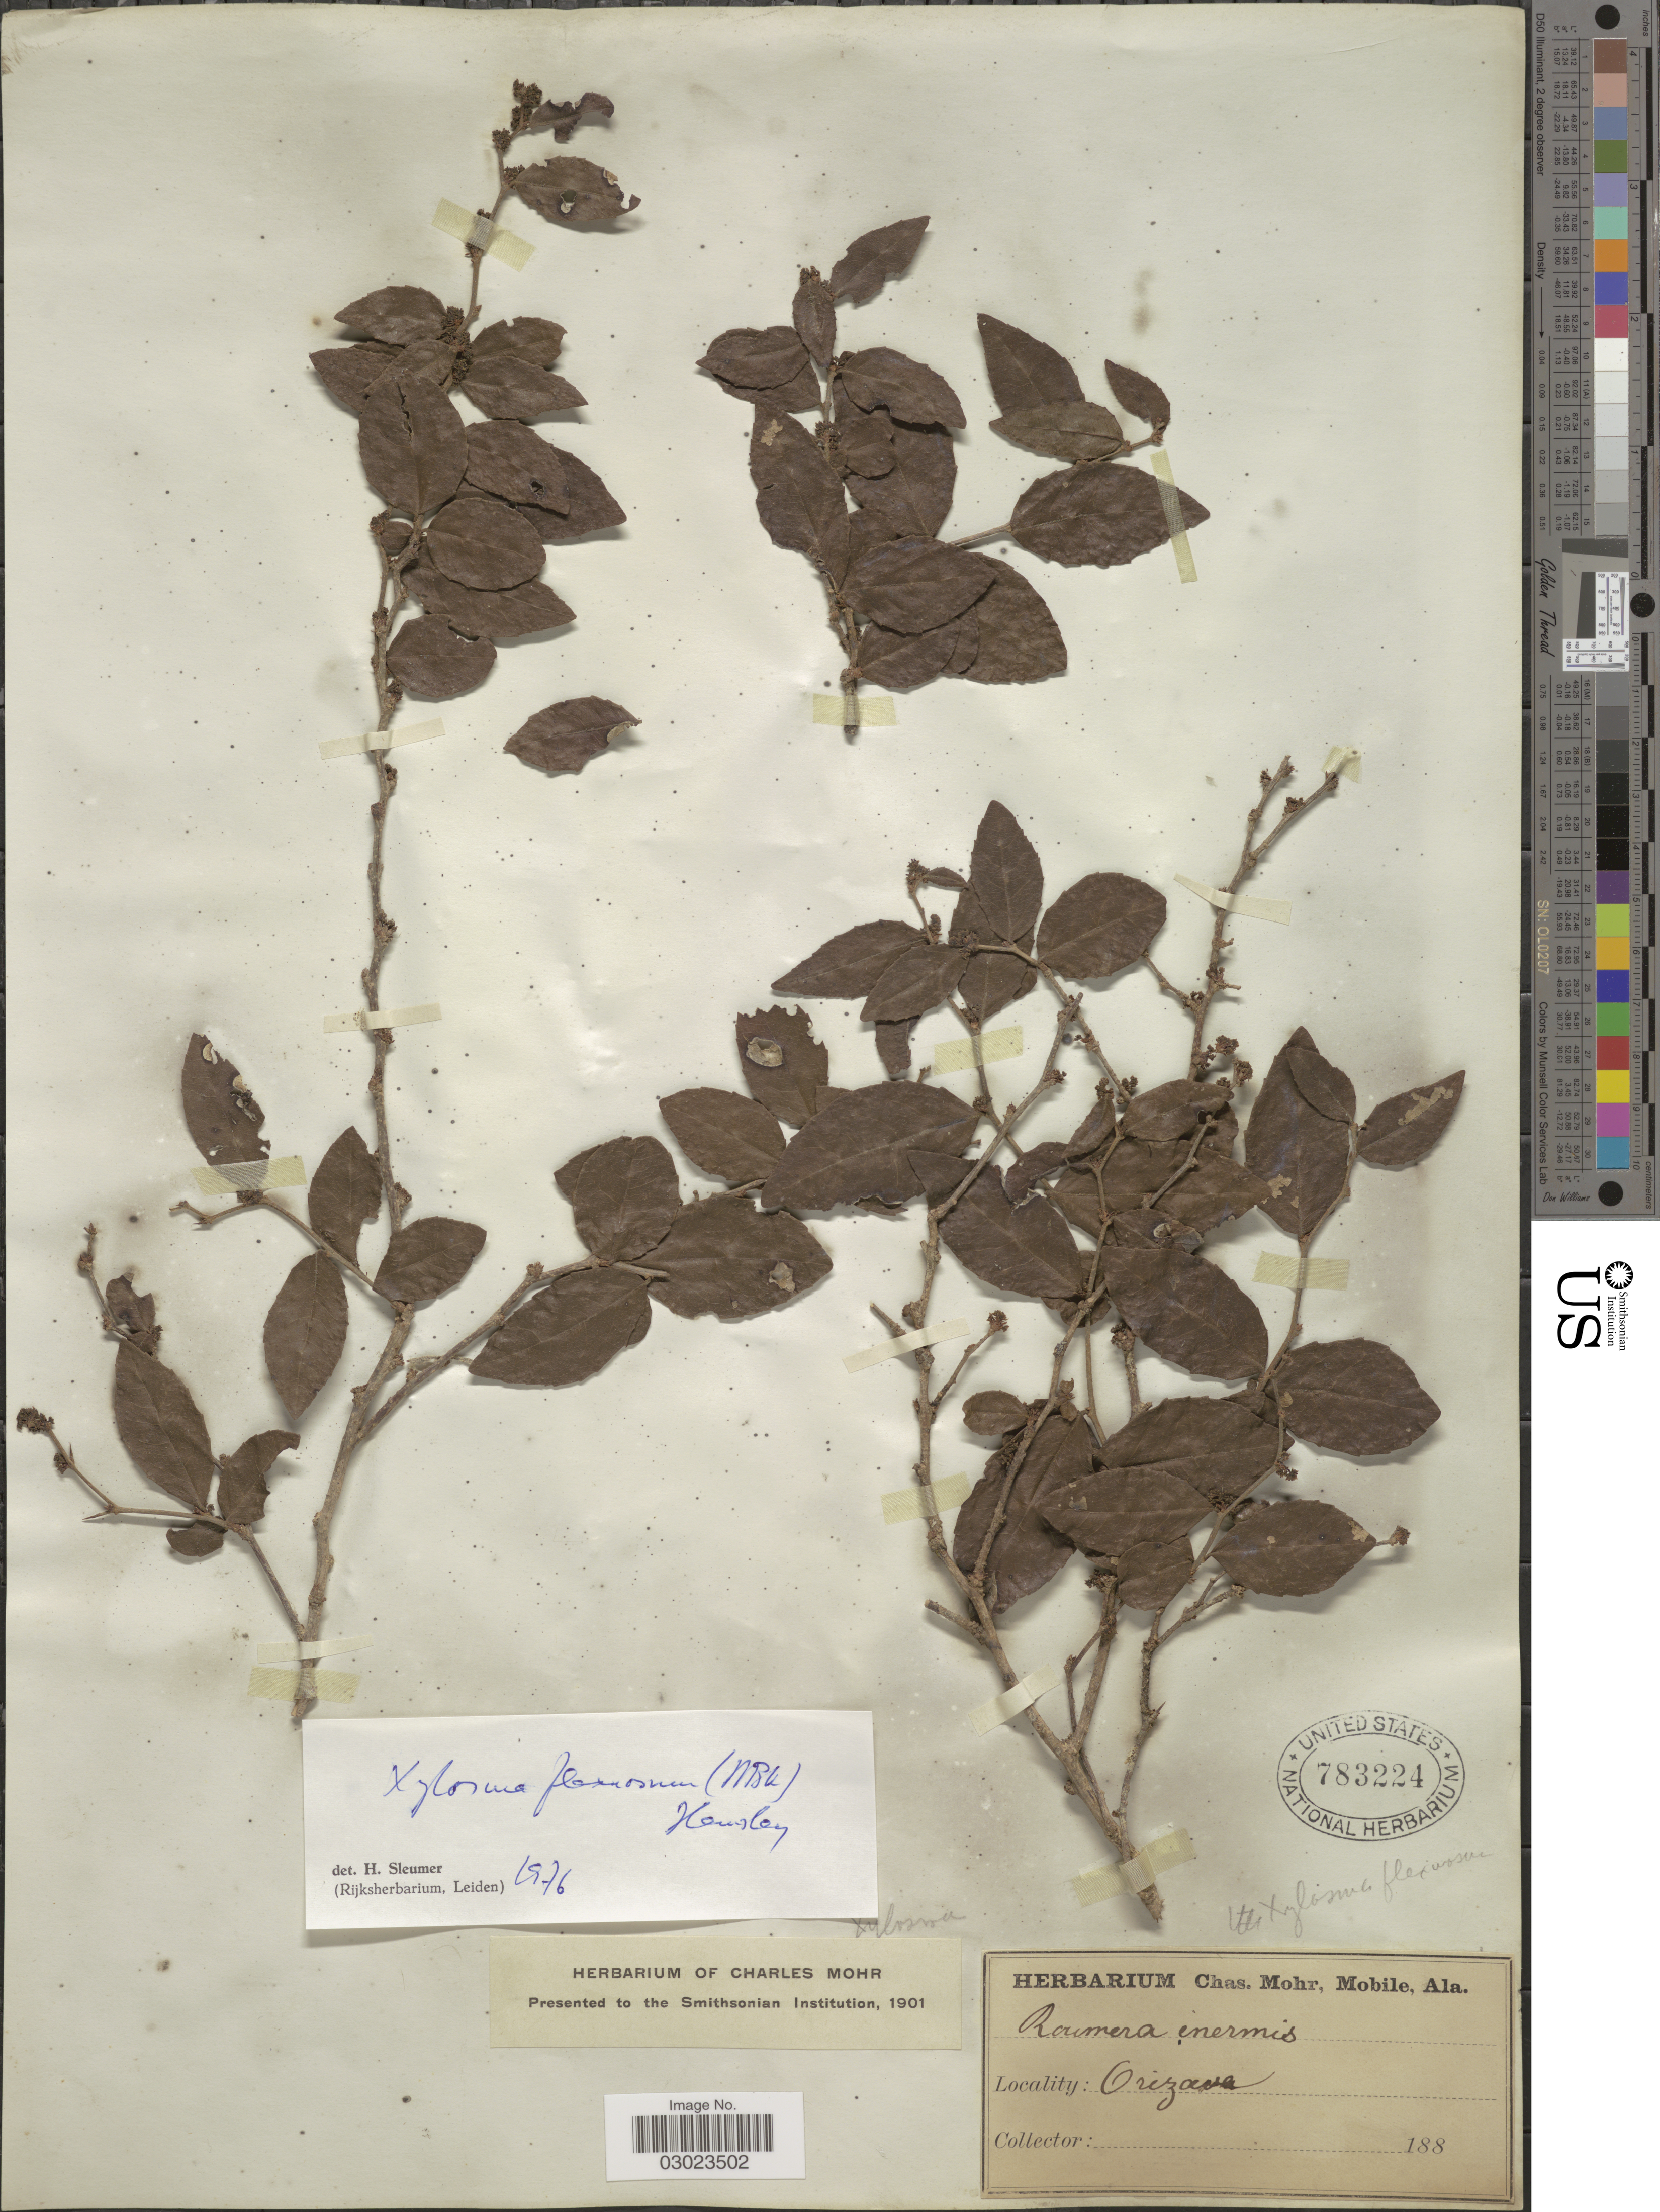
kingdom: Plantae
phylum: Tracheophyta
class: Magnoliopsida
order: Malpighiales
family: Salicaceae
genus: Xylosma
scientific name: Xylosma flexuosa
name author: (Kunth) Hemsl.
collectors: ex herb. Charles Mohr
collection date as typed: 188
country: Mexico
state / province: Veracruz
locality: Orizava.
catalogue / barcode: US 783224